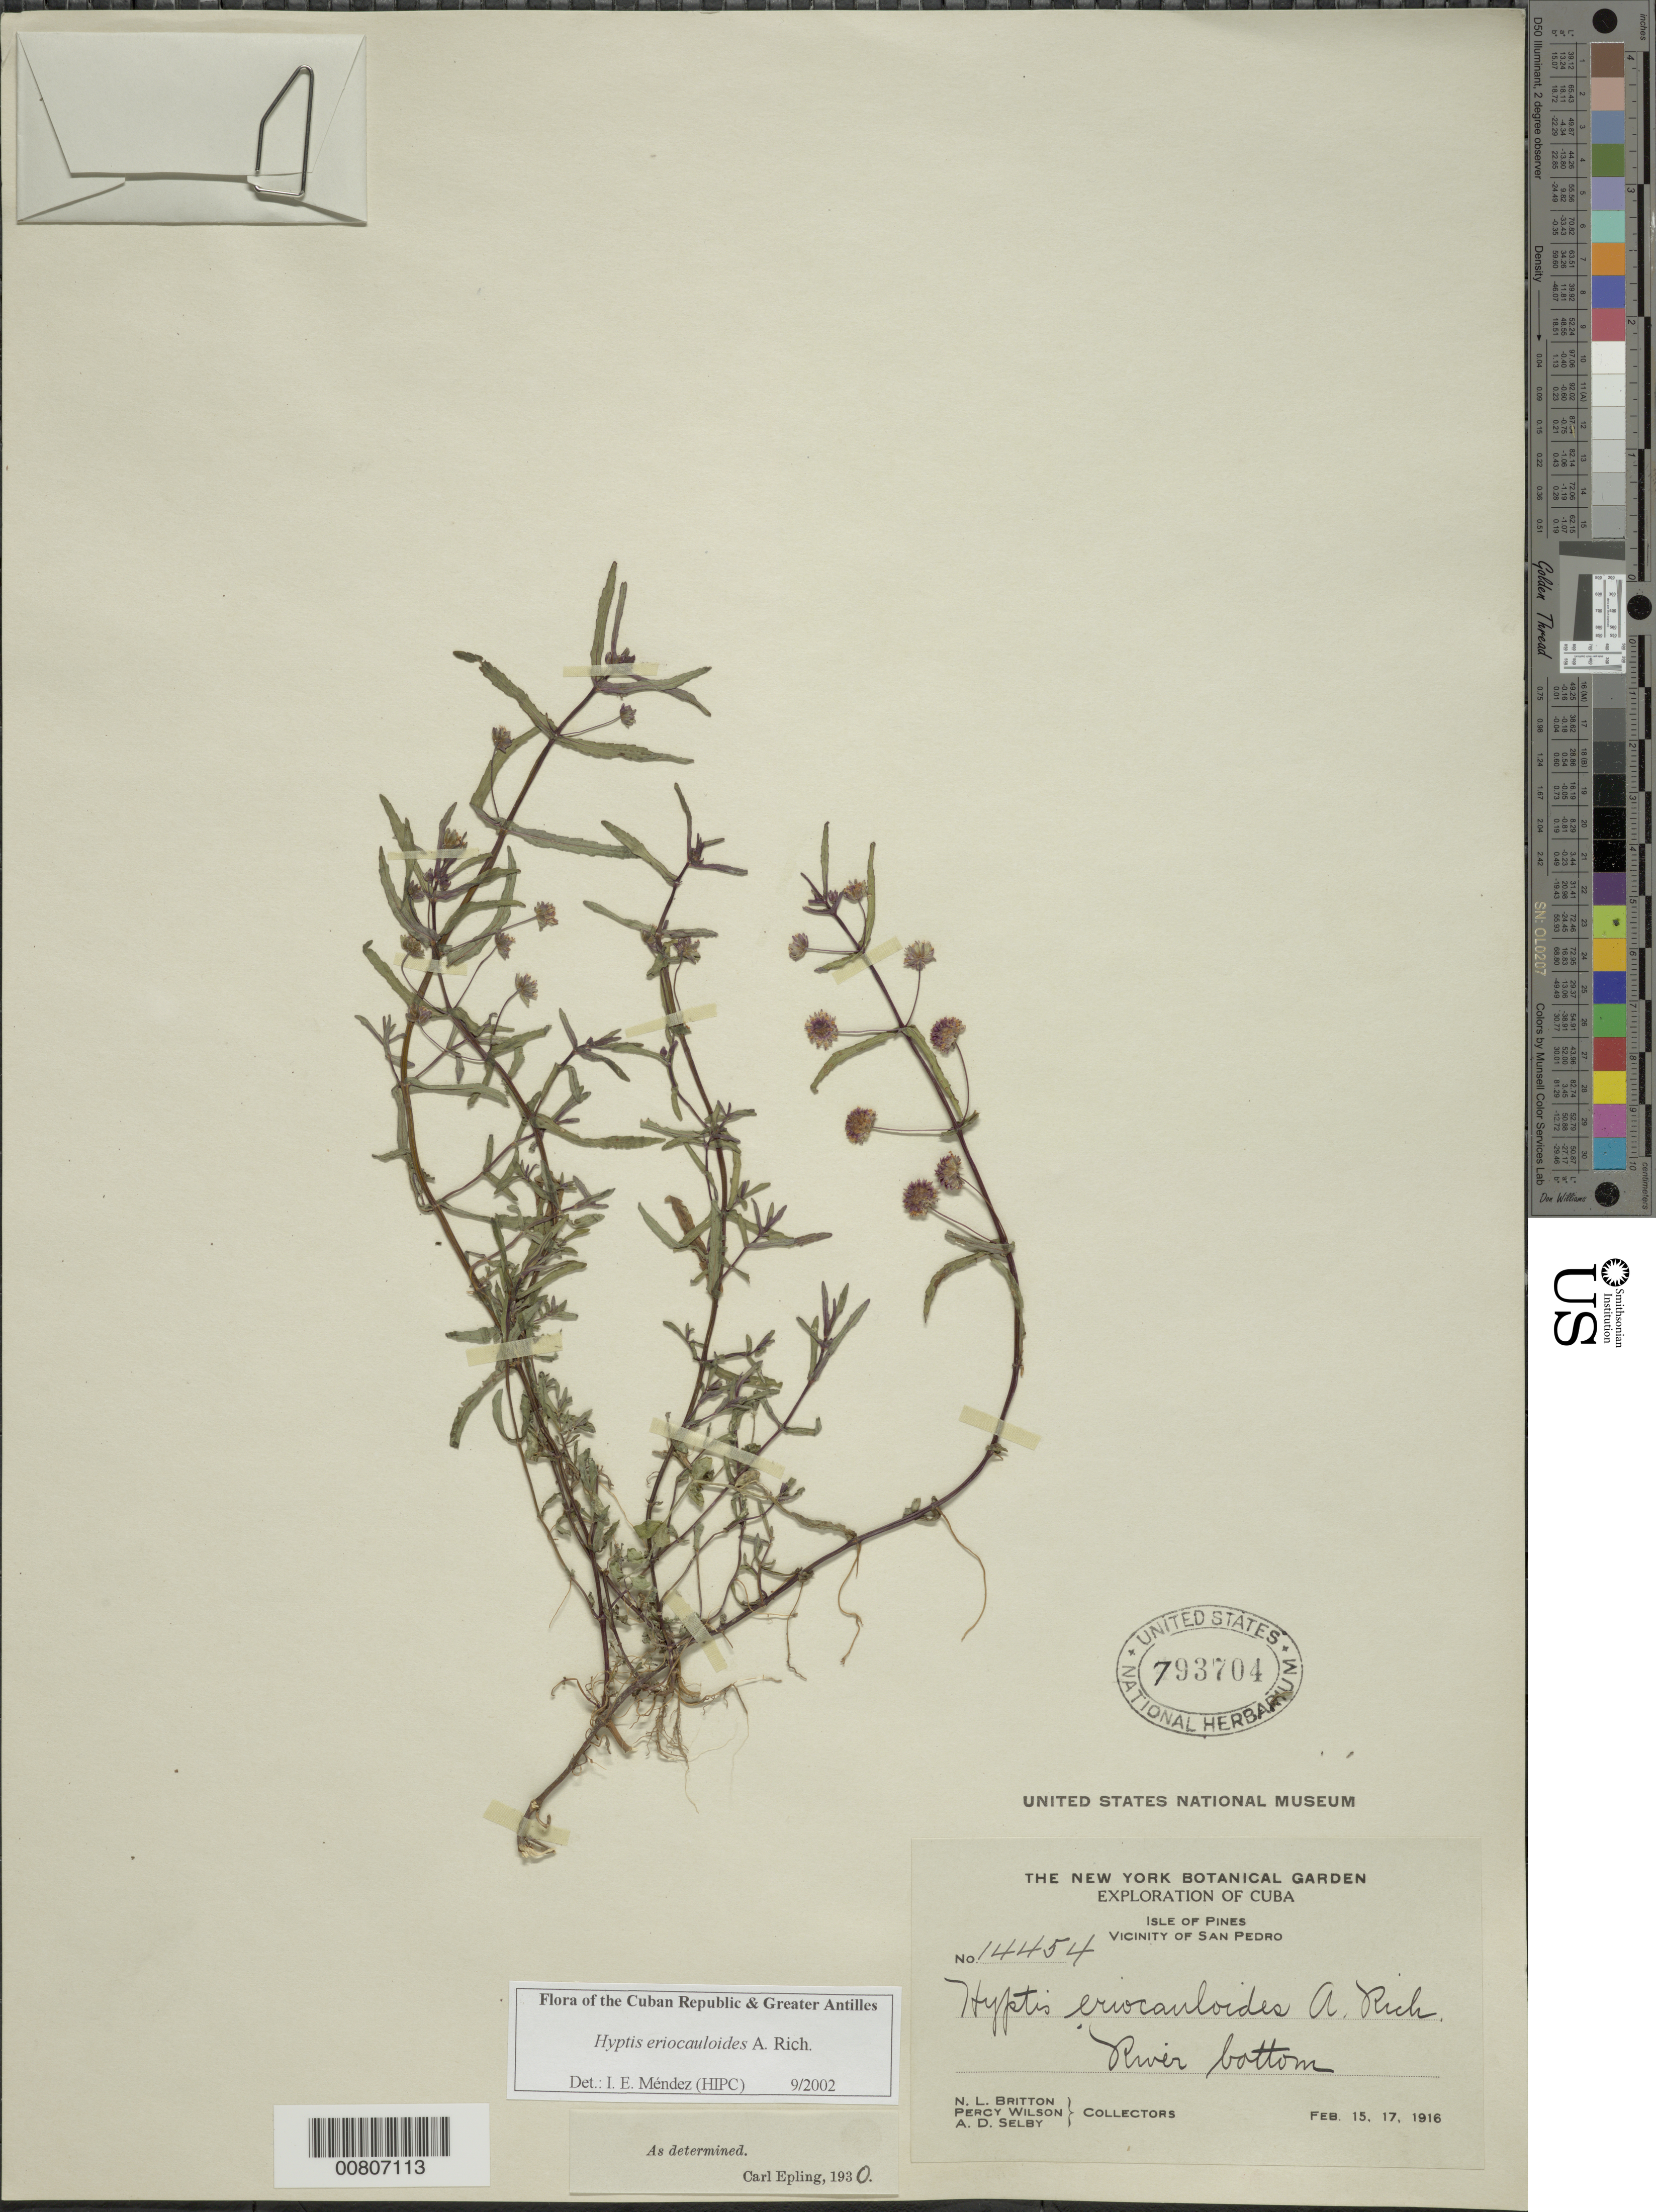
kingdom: Plantae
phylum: Tracheophyta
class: Magnoliopsida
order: Lamiales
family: Lamiaceae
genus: Hyptis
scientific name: Hyptis eriocauloides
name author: A. Rich.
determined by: Méndez, Isidro E., (HIPC)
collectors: N. Britton, P. Wilson & A. Selby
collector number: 14454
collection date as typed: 15 Feb 1916 and 17 Feb 1916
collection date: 1916-02-15,1916-02-17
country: Cuba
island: Isla de la Juventud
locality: Isle of Pines, vicinity of San Pedro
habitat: River bottom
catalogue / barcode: US 793704